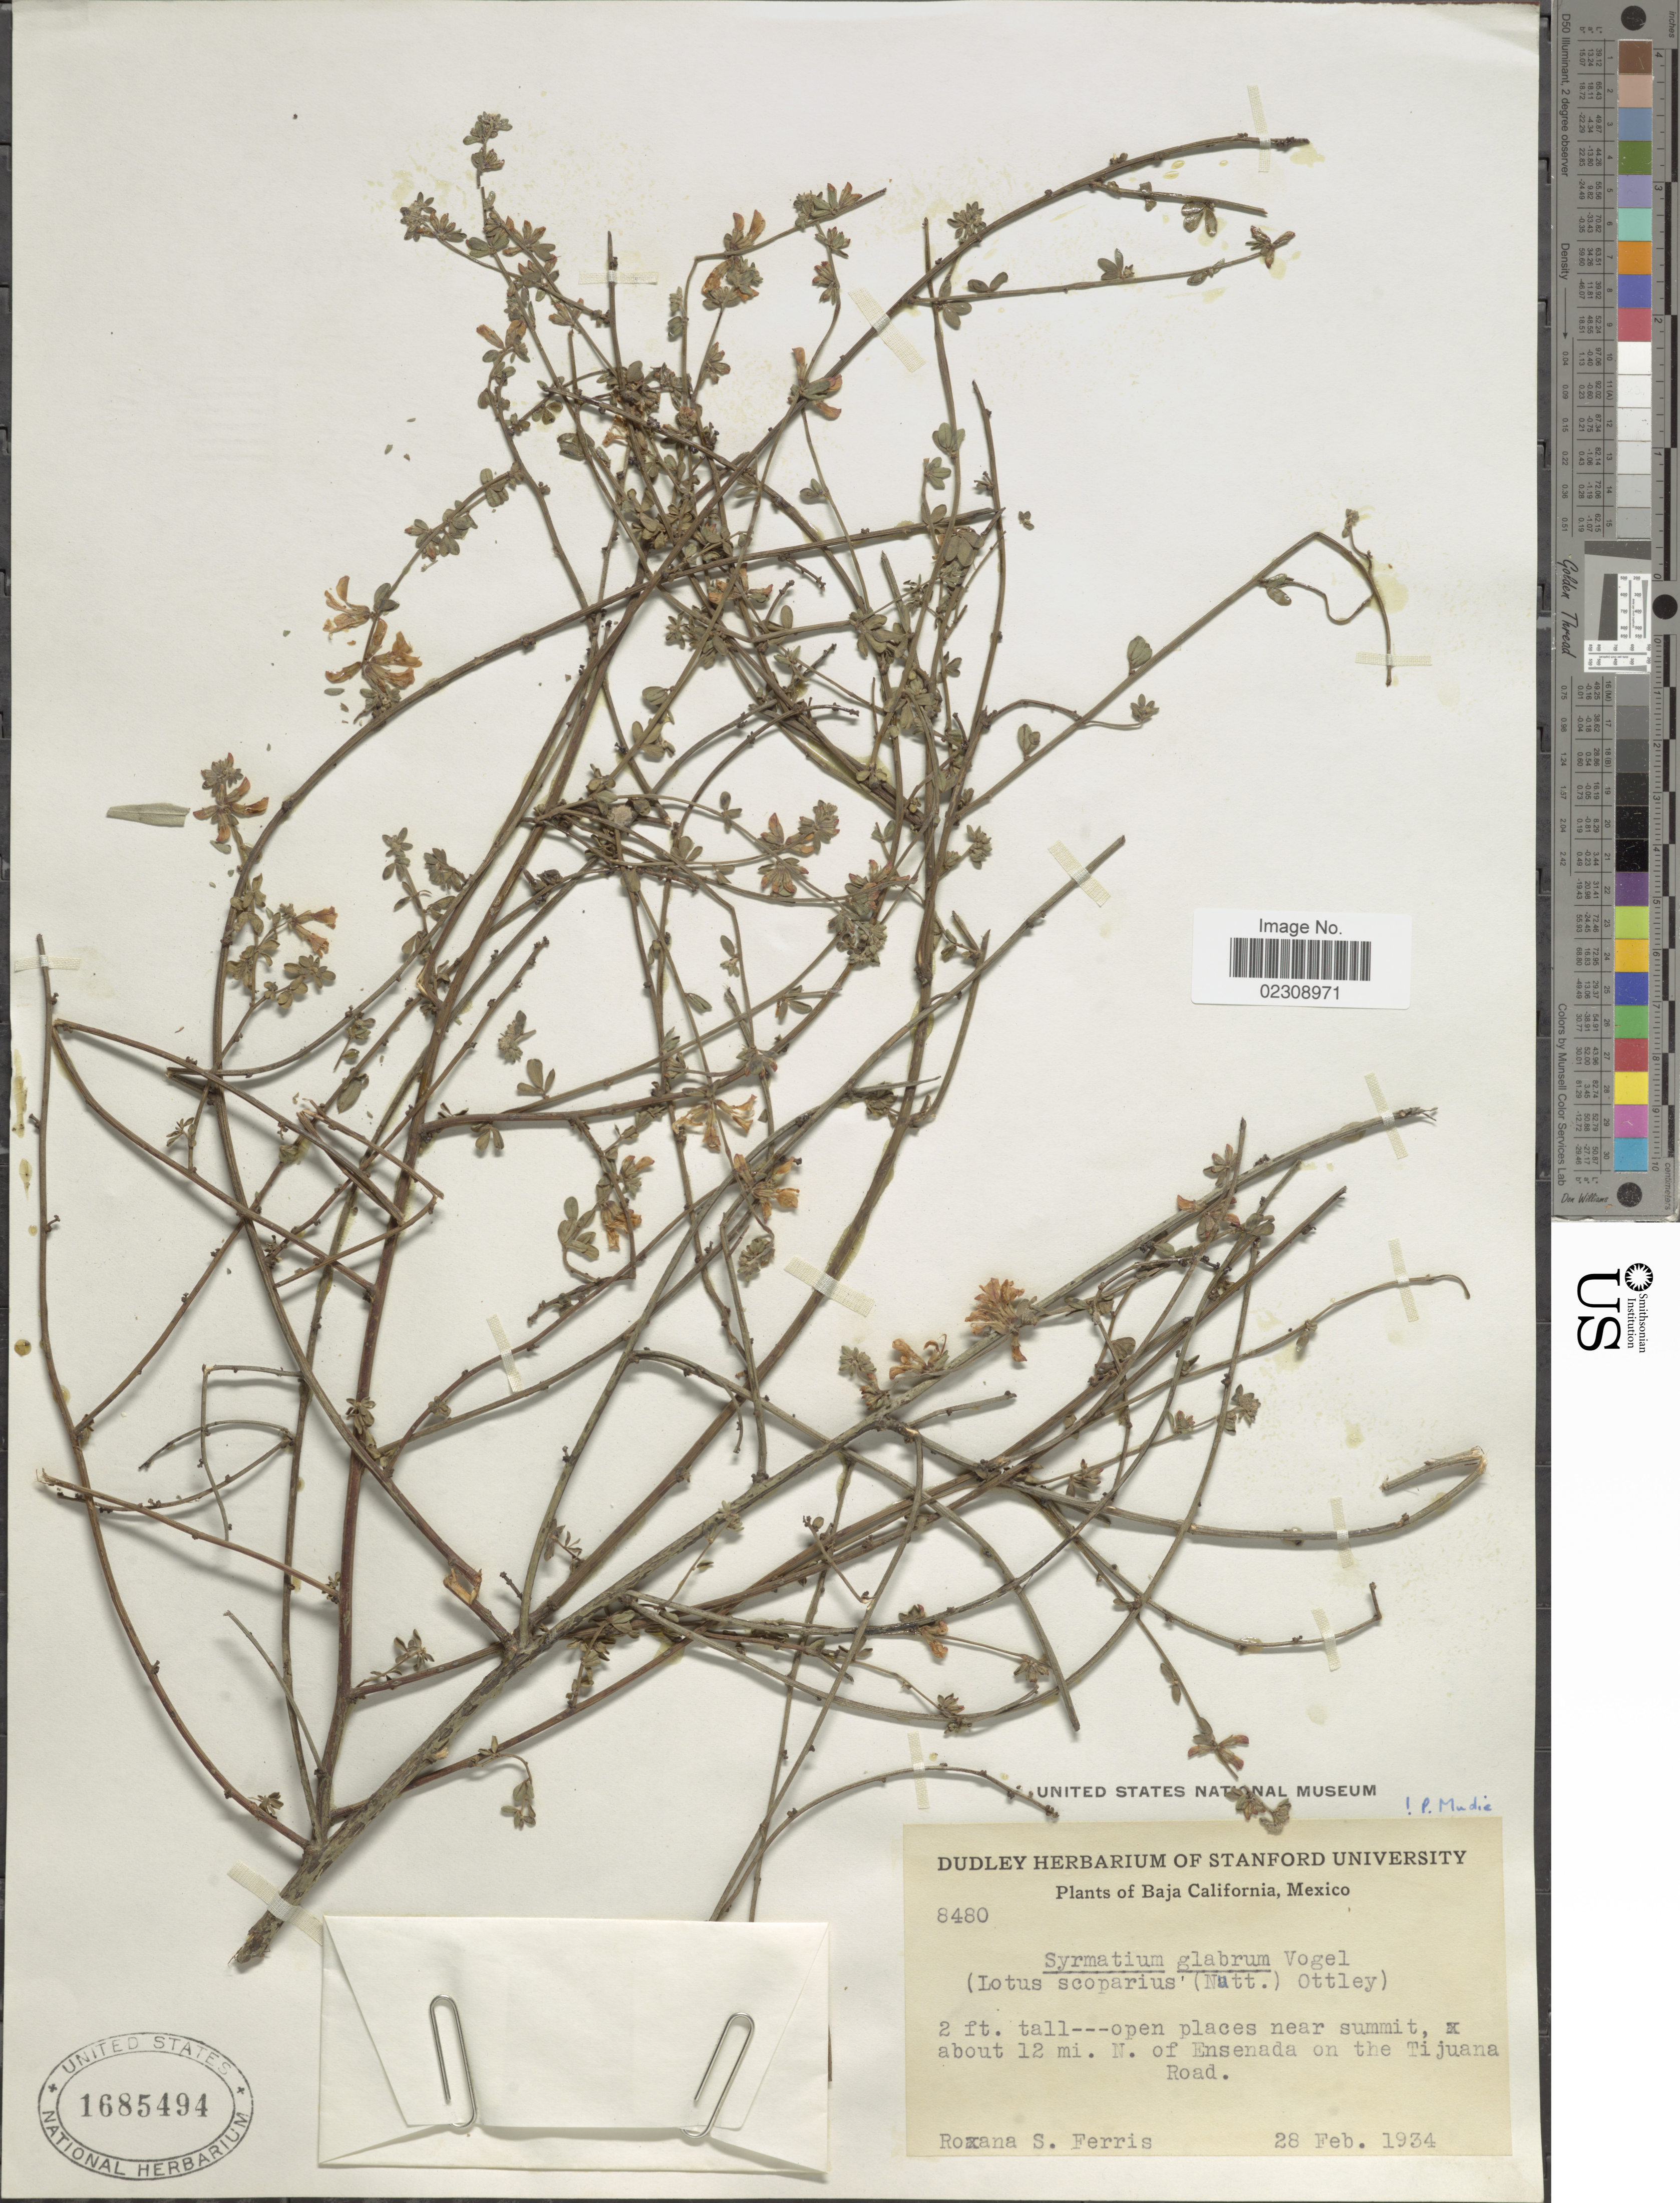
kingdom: Plantae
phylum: Tracheophyta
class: Magnoliopsida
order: Fabales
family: Fabaceae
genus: Syrmatium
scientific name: Syrmatium glabrum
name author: Vogel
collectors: R. S. Ferris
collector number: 8480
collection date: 1934-02-28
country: Mexico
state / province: Baja California Norte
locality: About 12 mi. N. of Ensenada on the Tijuana Road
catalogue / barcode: US 1685494